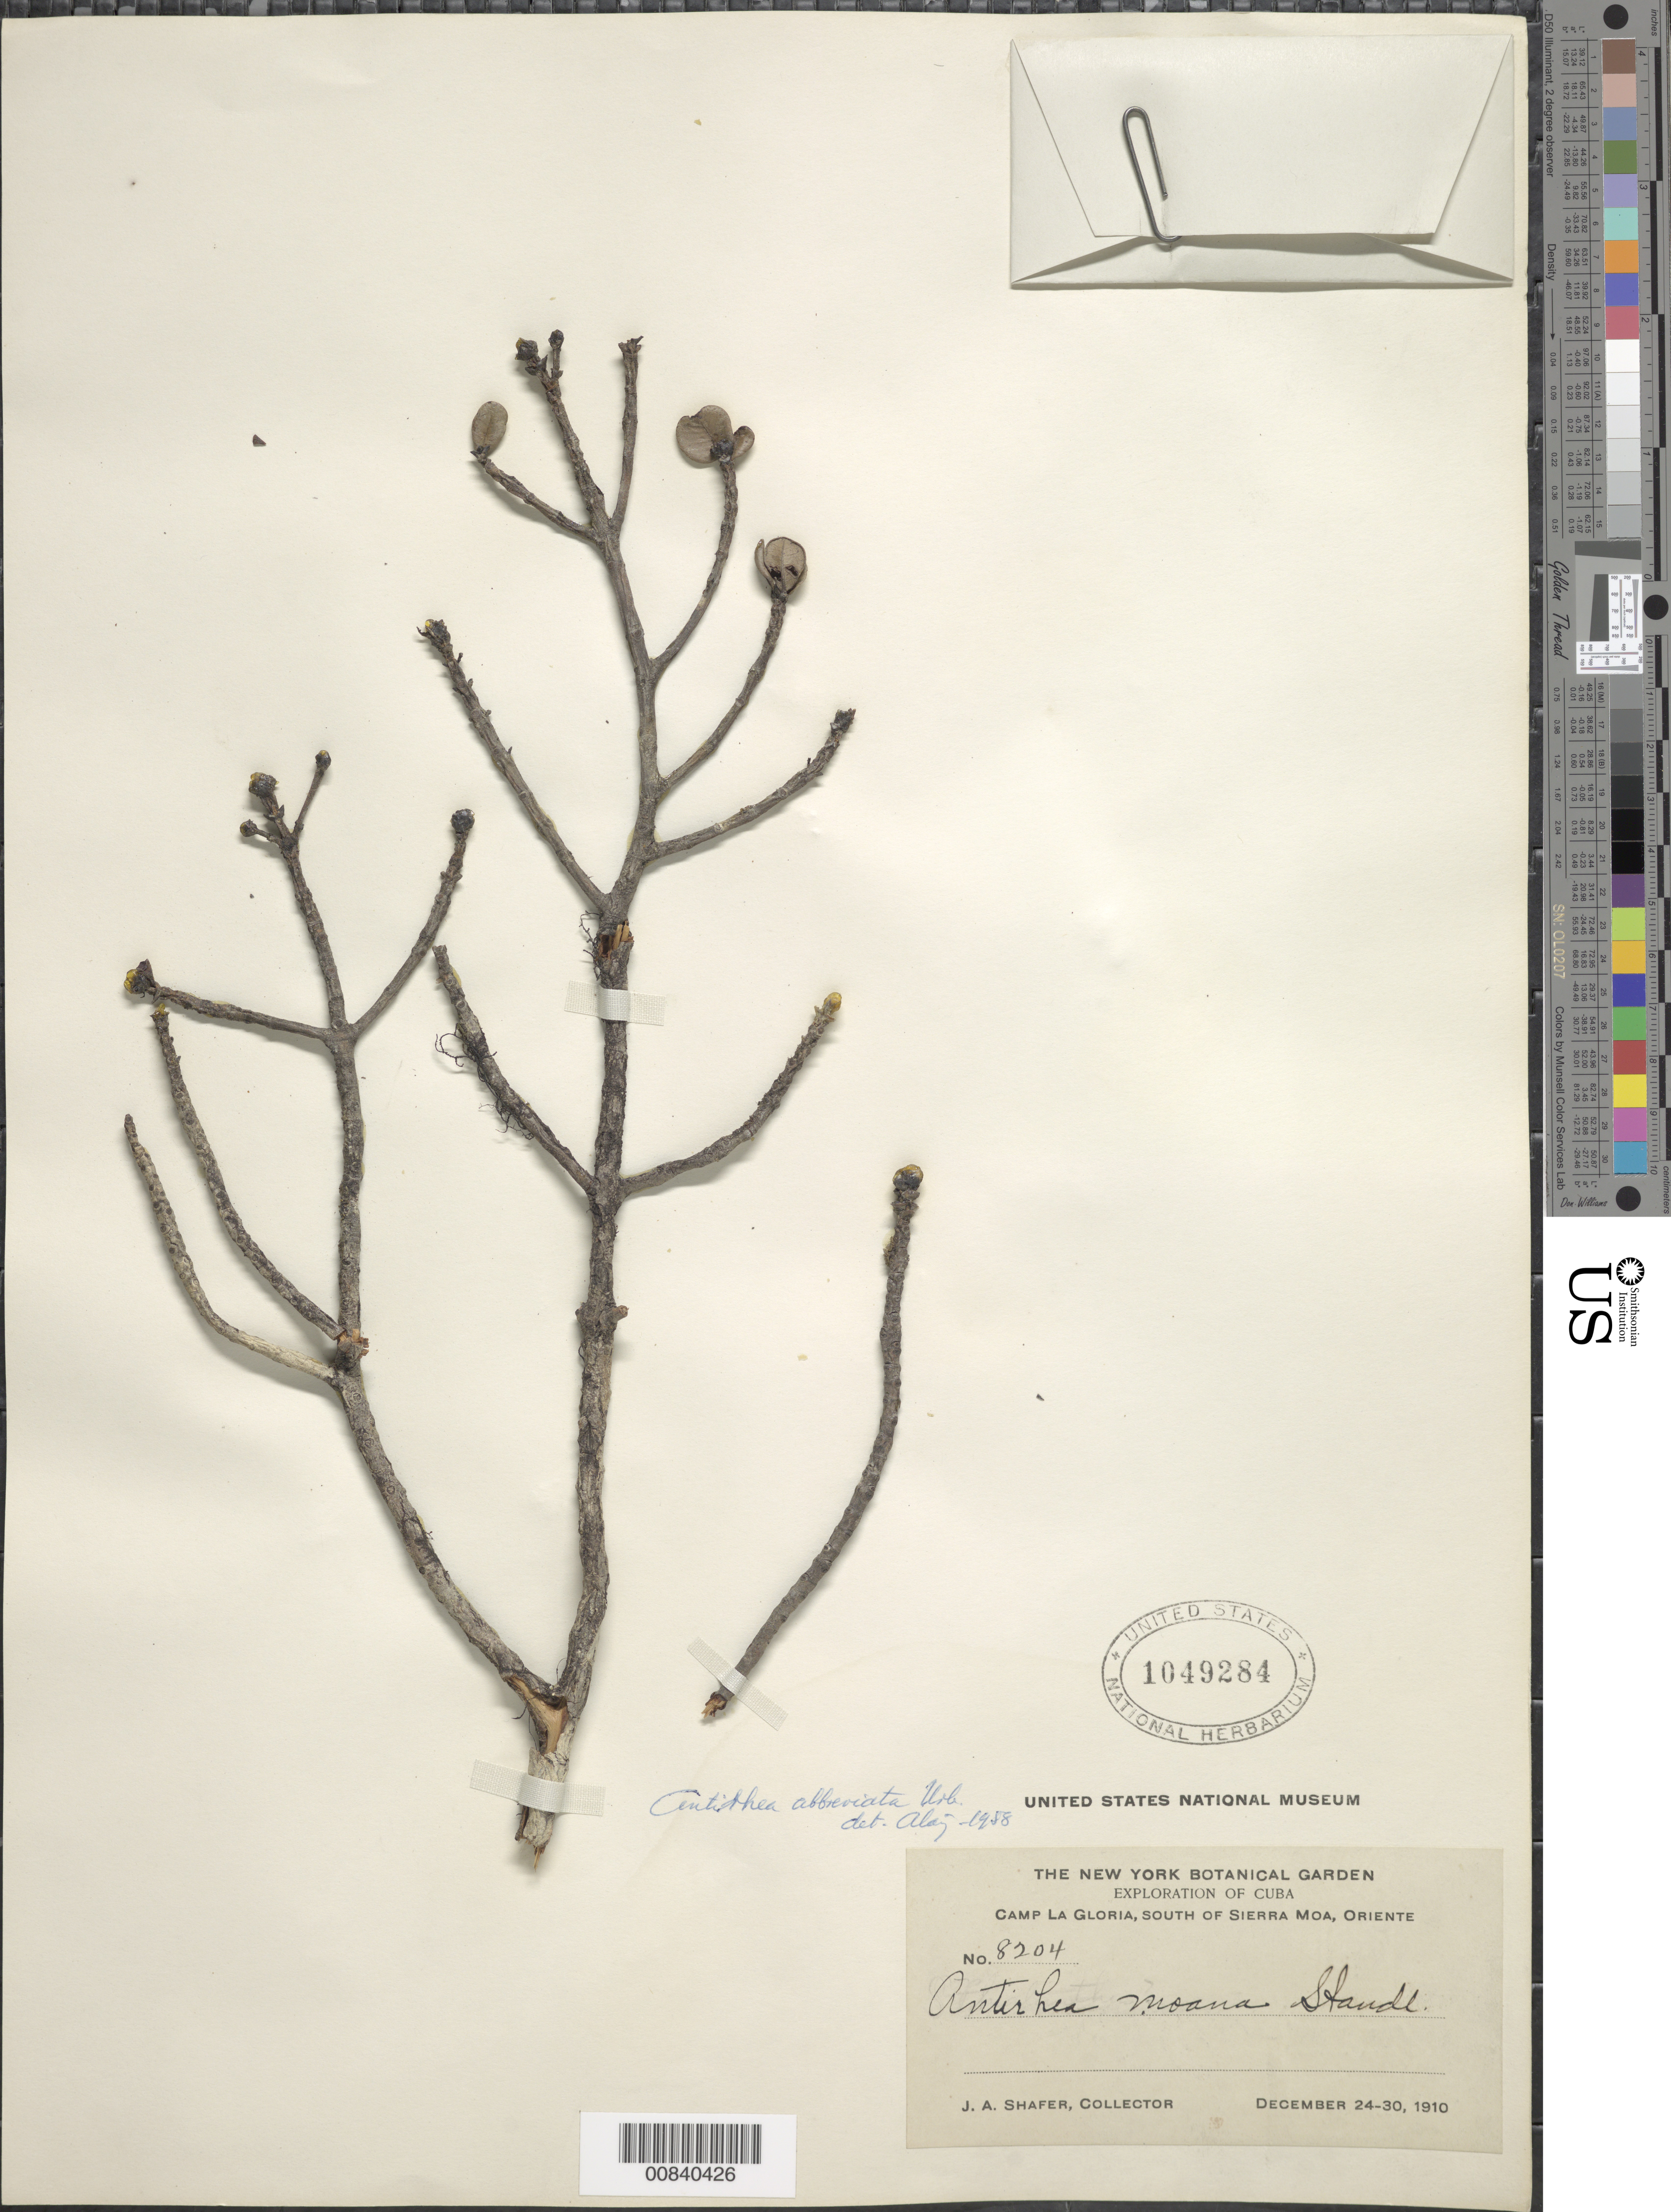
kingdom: Plantae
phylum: Tracheophyta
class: Magnoliopsida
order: Gentianales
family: Rubiaceae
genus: Stenostomum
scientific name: Stenostomum abbreviatum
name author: (Urb.) Borhidi & Fernández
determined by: Liogier, Alain H.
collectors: J. A. Shafer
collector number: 8204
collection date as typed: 24 Dec 1910 to 30 Dec 1910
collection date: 1910-12-24/1910-12-30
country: Cuba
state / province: Oriente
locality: Camp la Gloria, south of Sierra Moa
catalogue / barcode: US 1049284